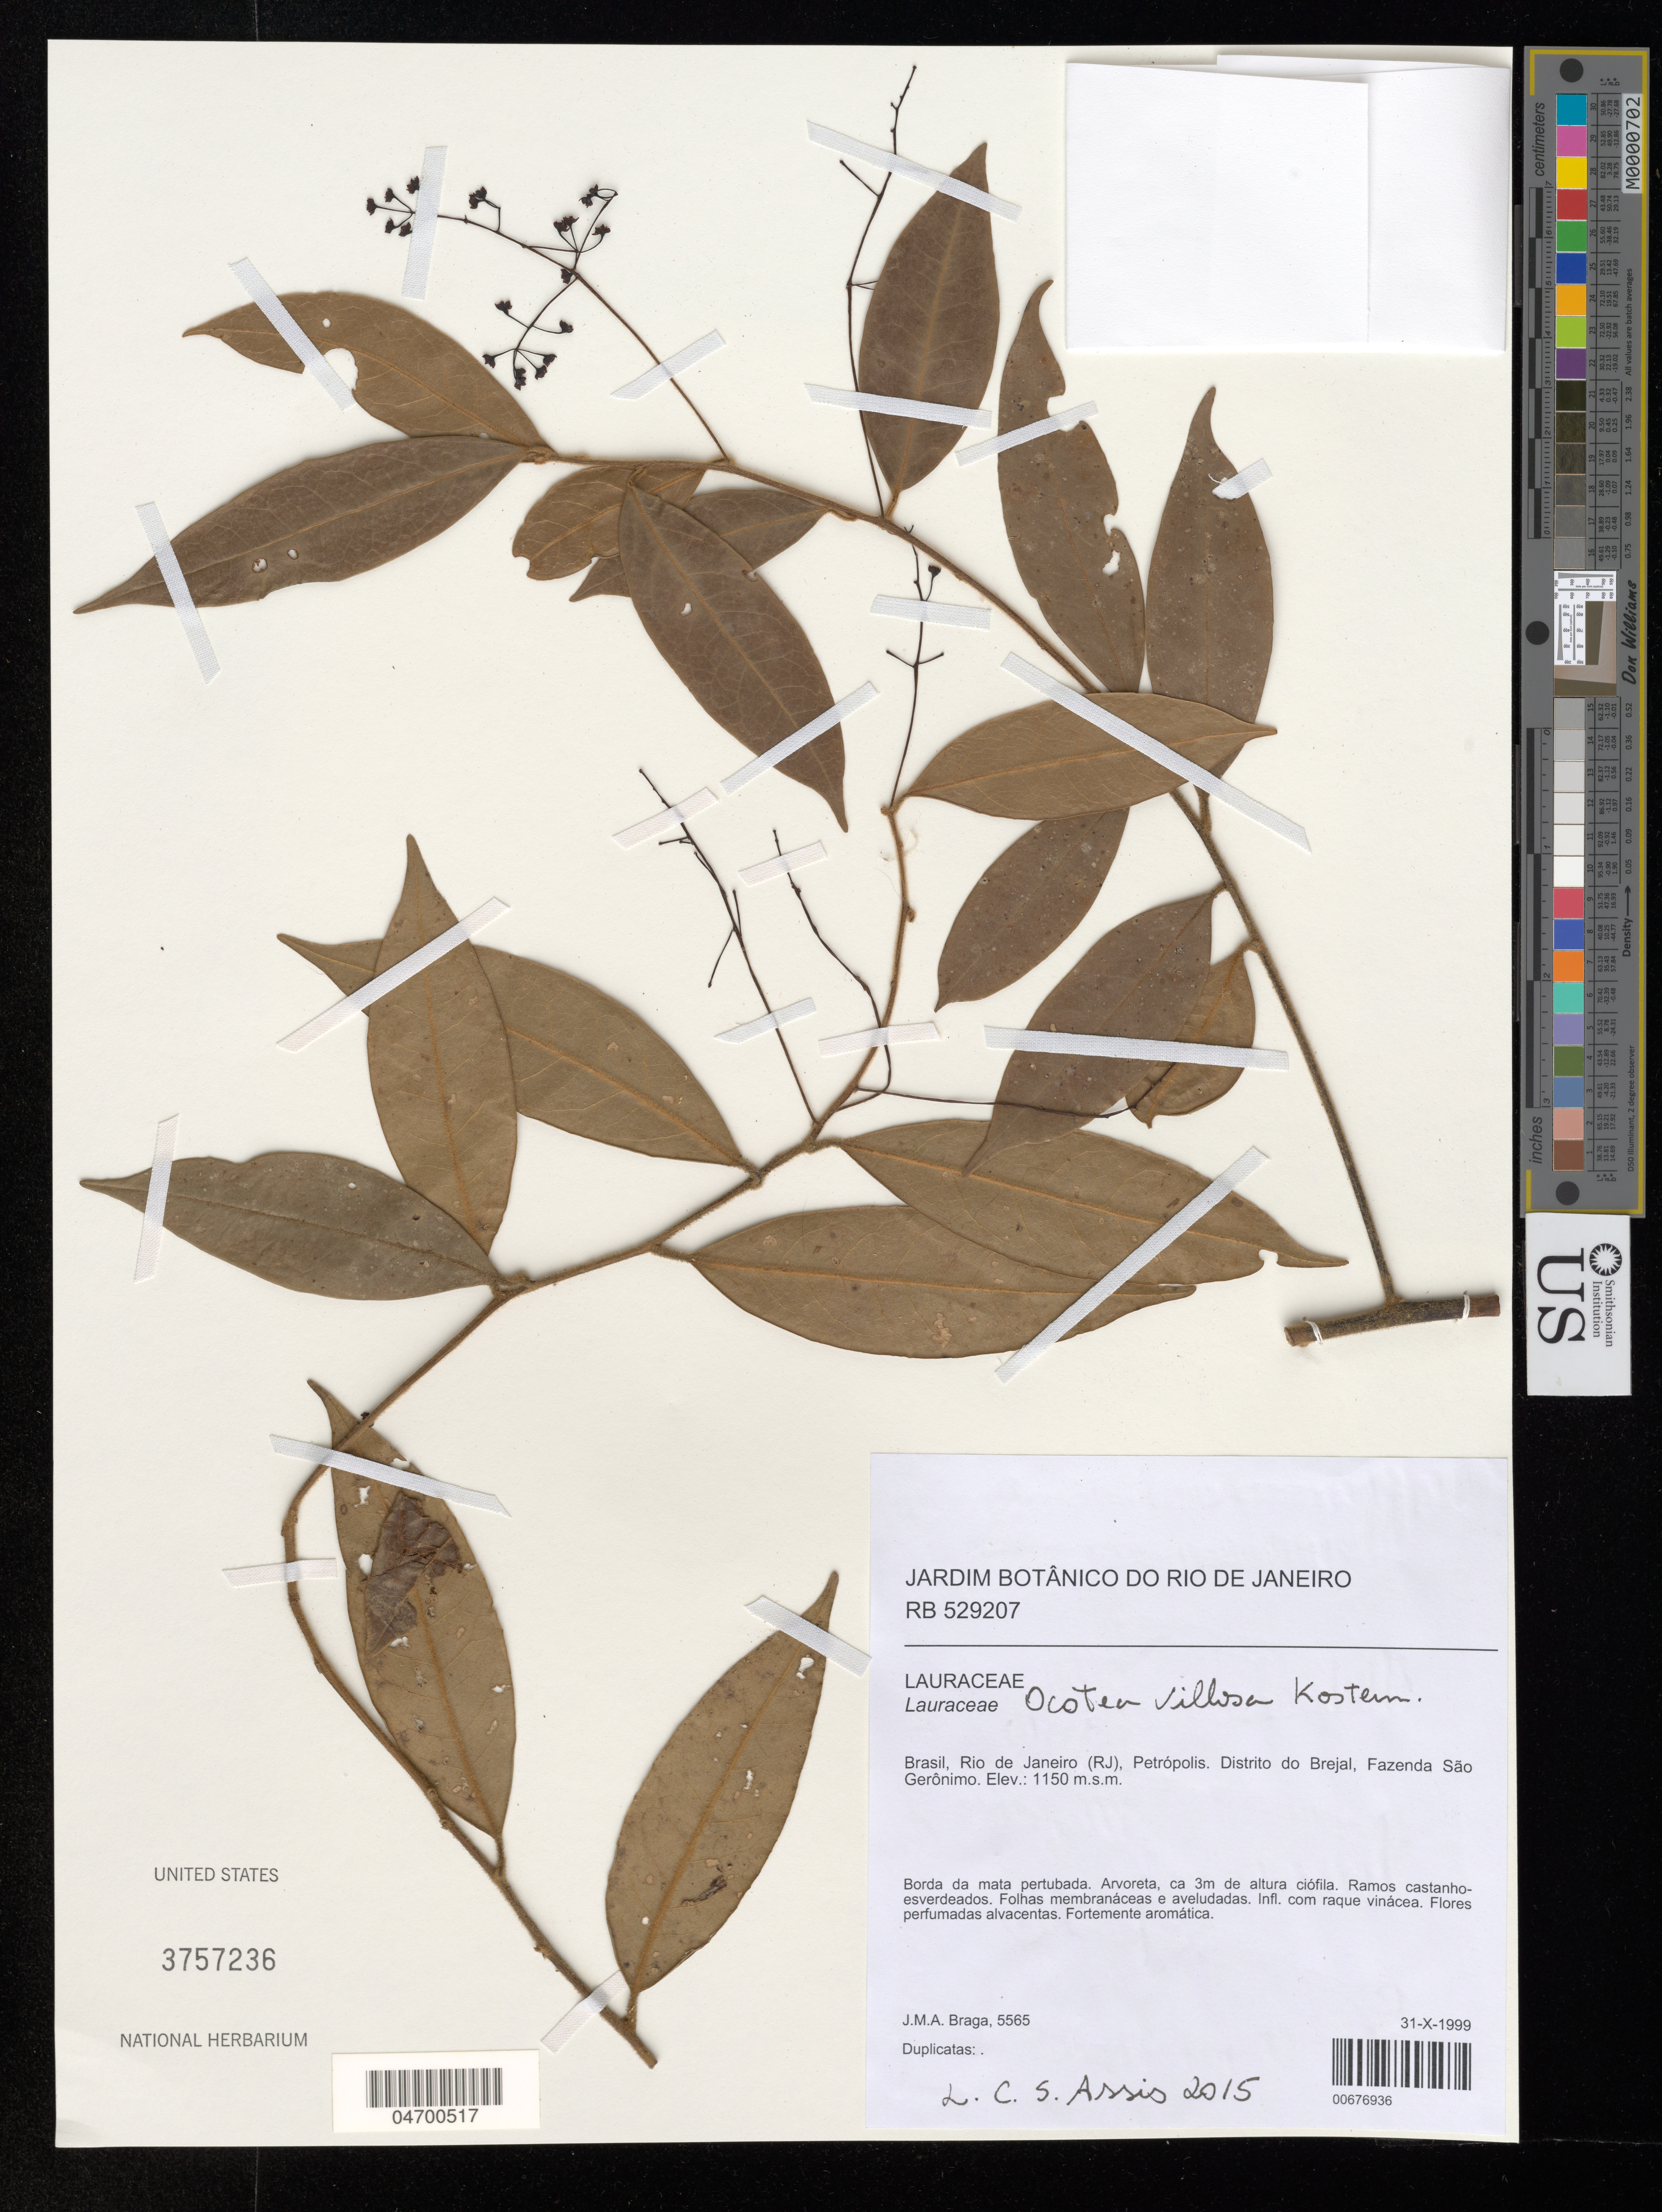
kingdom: Plantae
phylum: Tracheophyta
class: Magnoliopsida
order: Laurales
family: Lauraceae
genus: Ocotea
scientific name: Ocotea villosa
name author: Kosterm.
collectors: J. M. A. Braga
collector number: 5565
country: Brazil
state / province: Rio de Janeiro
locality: Petrópolis. Distrito do Brejal, Fazenda São Gerônimo.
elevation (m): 1150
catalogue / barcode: US 3757236